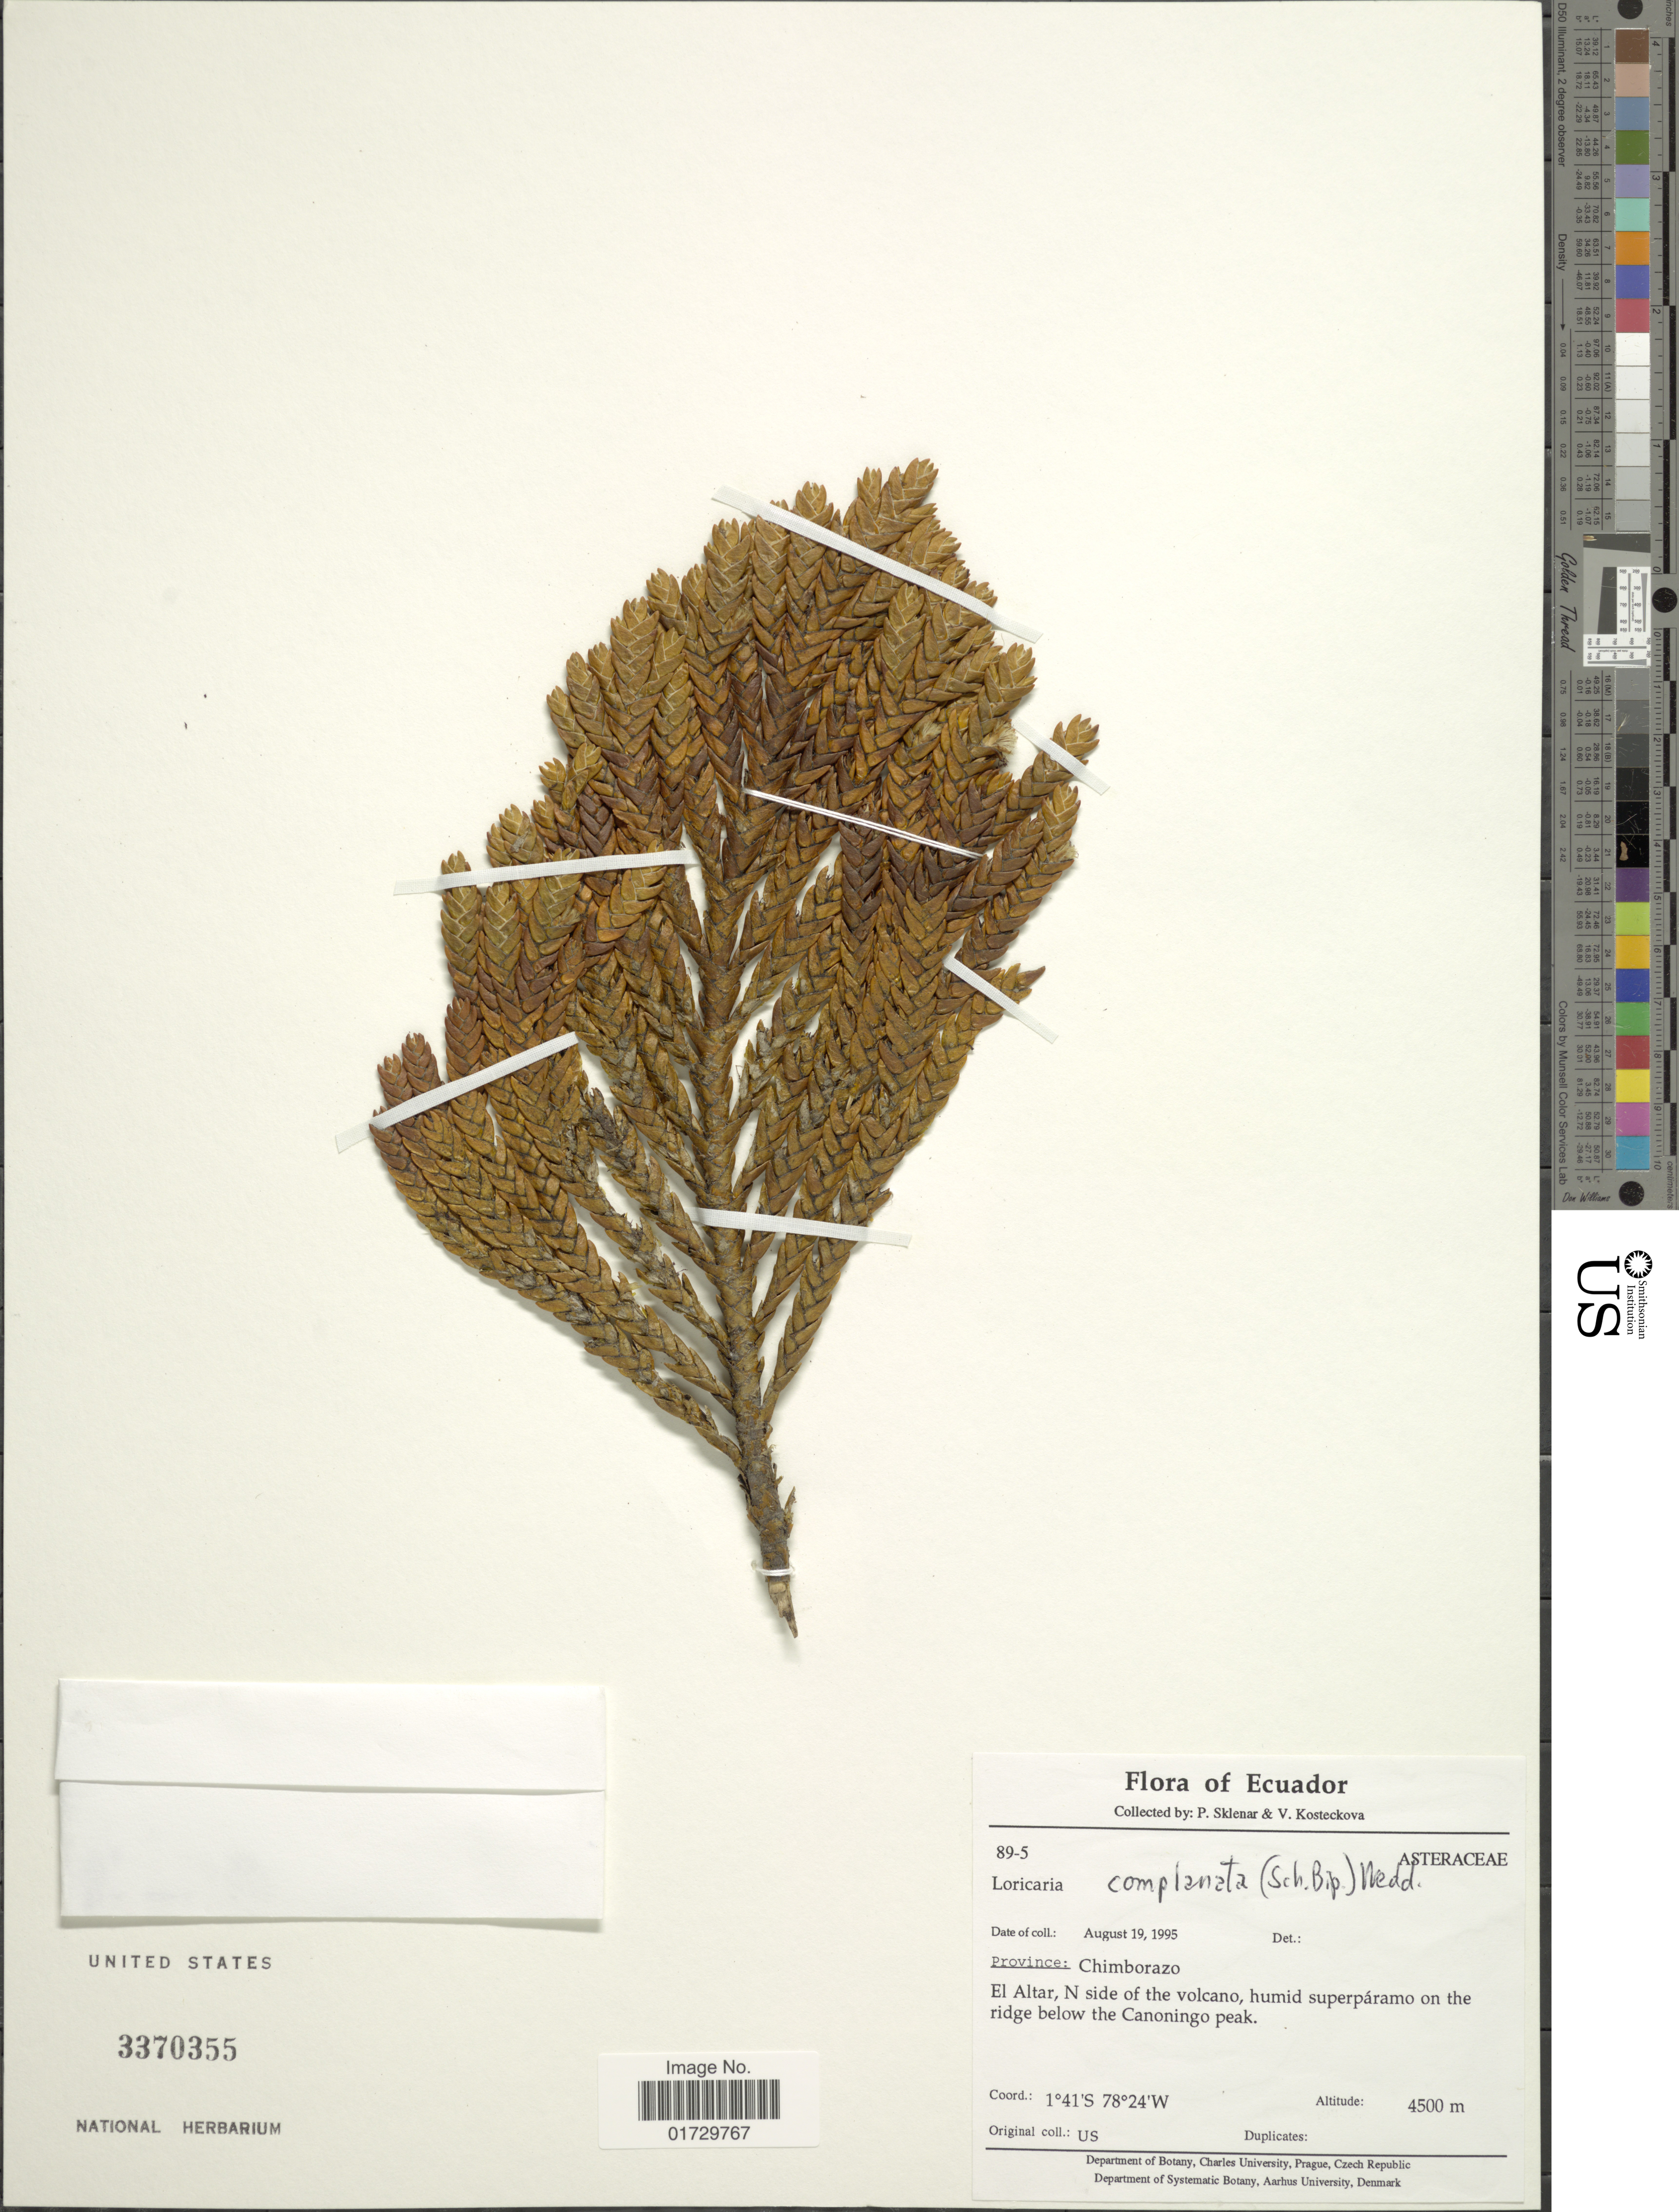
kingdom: Plantae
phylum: Tracheophyta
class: Magnoliopsida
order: Asterales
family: Asteraceae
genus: Loricaria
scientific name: Loricaria complanata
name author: (Sch. Bip.) Wedd.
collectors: P. Sklenár & V. Sklenárová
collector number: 89-5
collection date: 1995-08-19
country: Ecuador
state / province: Chimborazo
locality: El Altar, N side of the volcano, humid superparamo on the ridge below the Canoningo peak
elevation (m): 4500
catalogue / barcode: US 3370355